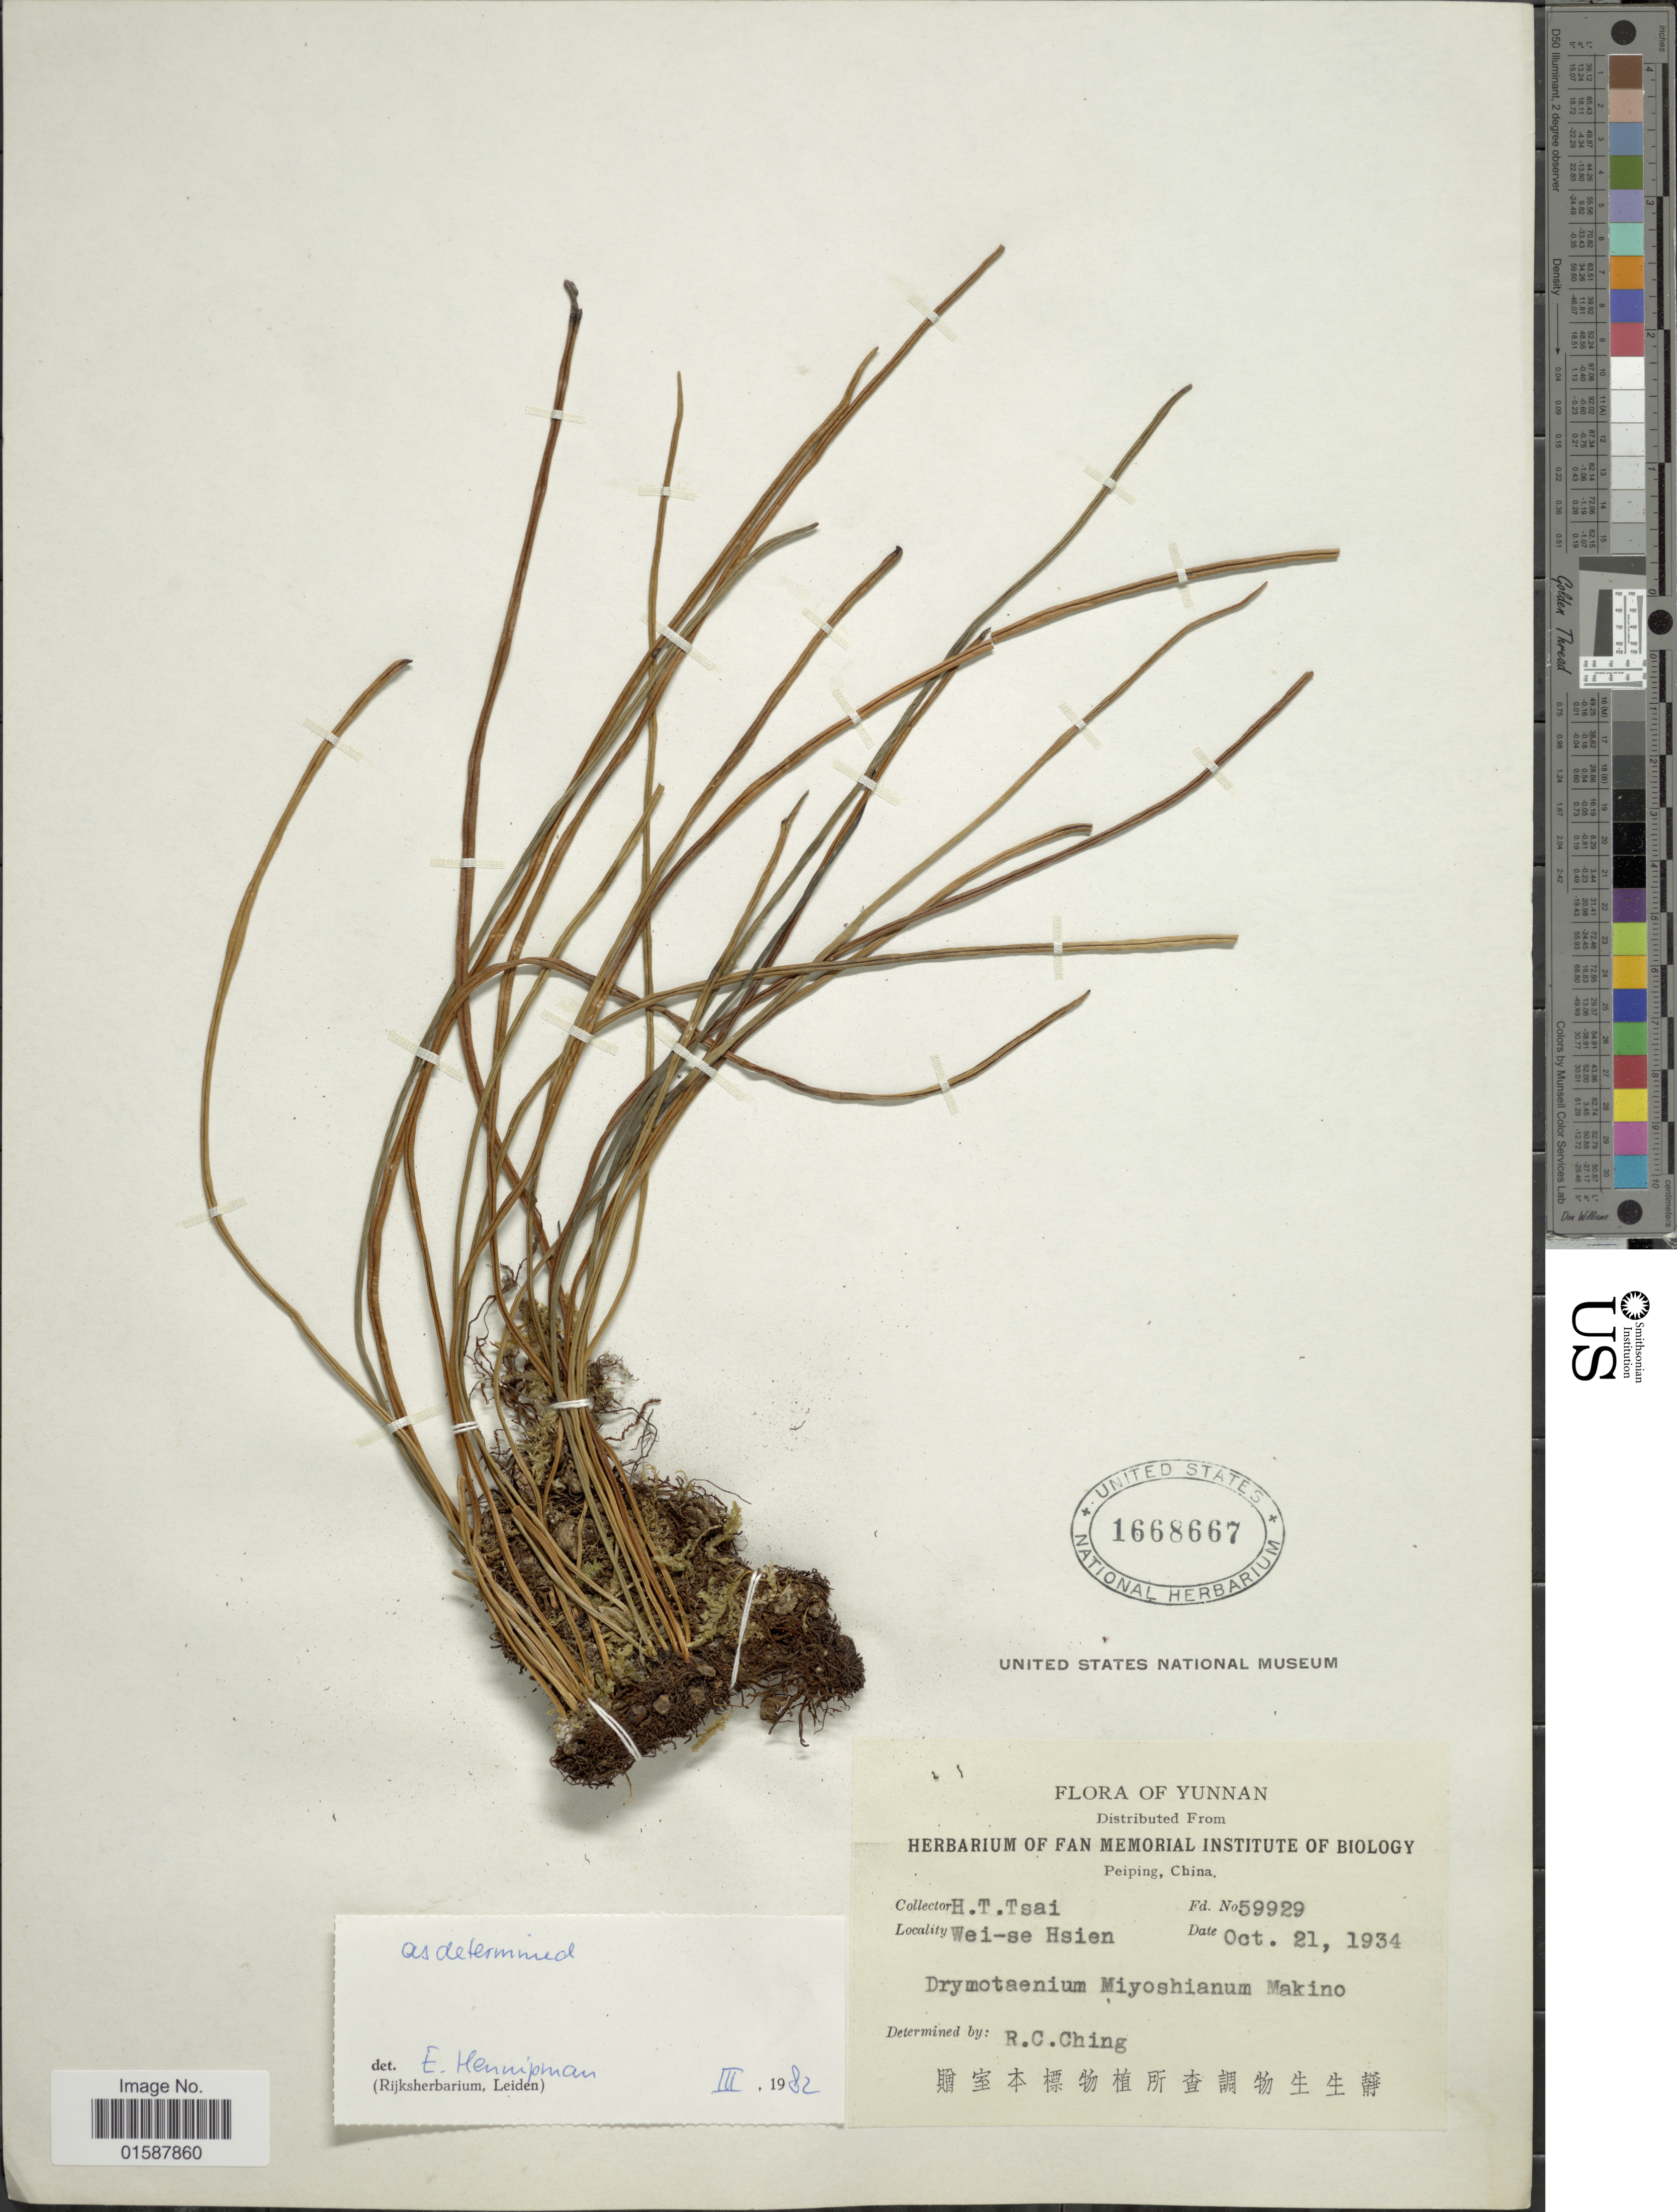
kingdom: Plantae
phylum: Tracheophyta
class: Polypodiopsida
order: Polypodiales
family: Polypodiaceae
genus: Lepisorus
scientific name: Lepisorus miyoshianus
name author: (Makino) Fraser-Jenk. & Subh. Chandra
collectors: H. Tsai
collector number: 59929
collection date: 1934-10-21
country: China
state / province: Yunnan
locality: Wei-se Hsien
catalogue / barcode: US 1668667